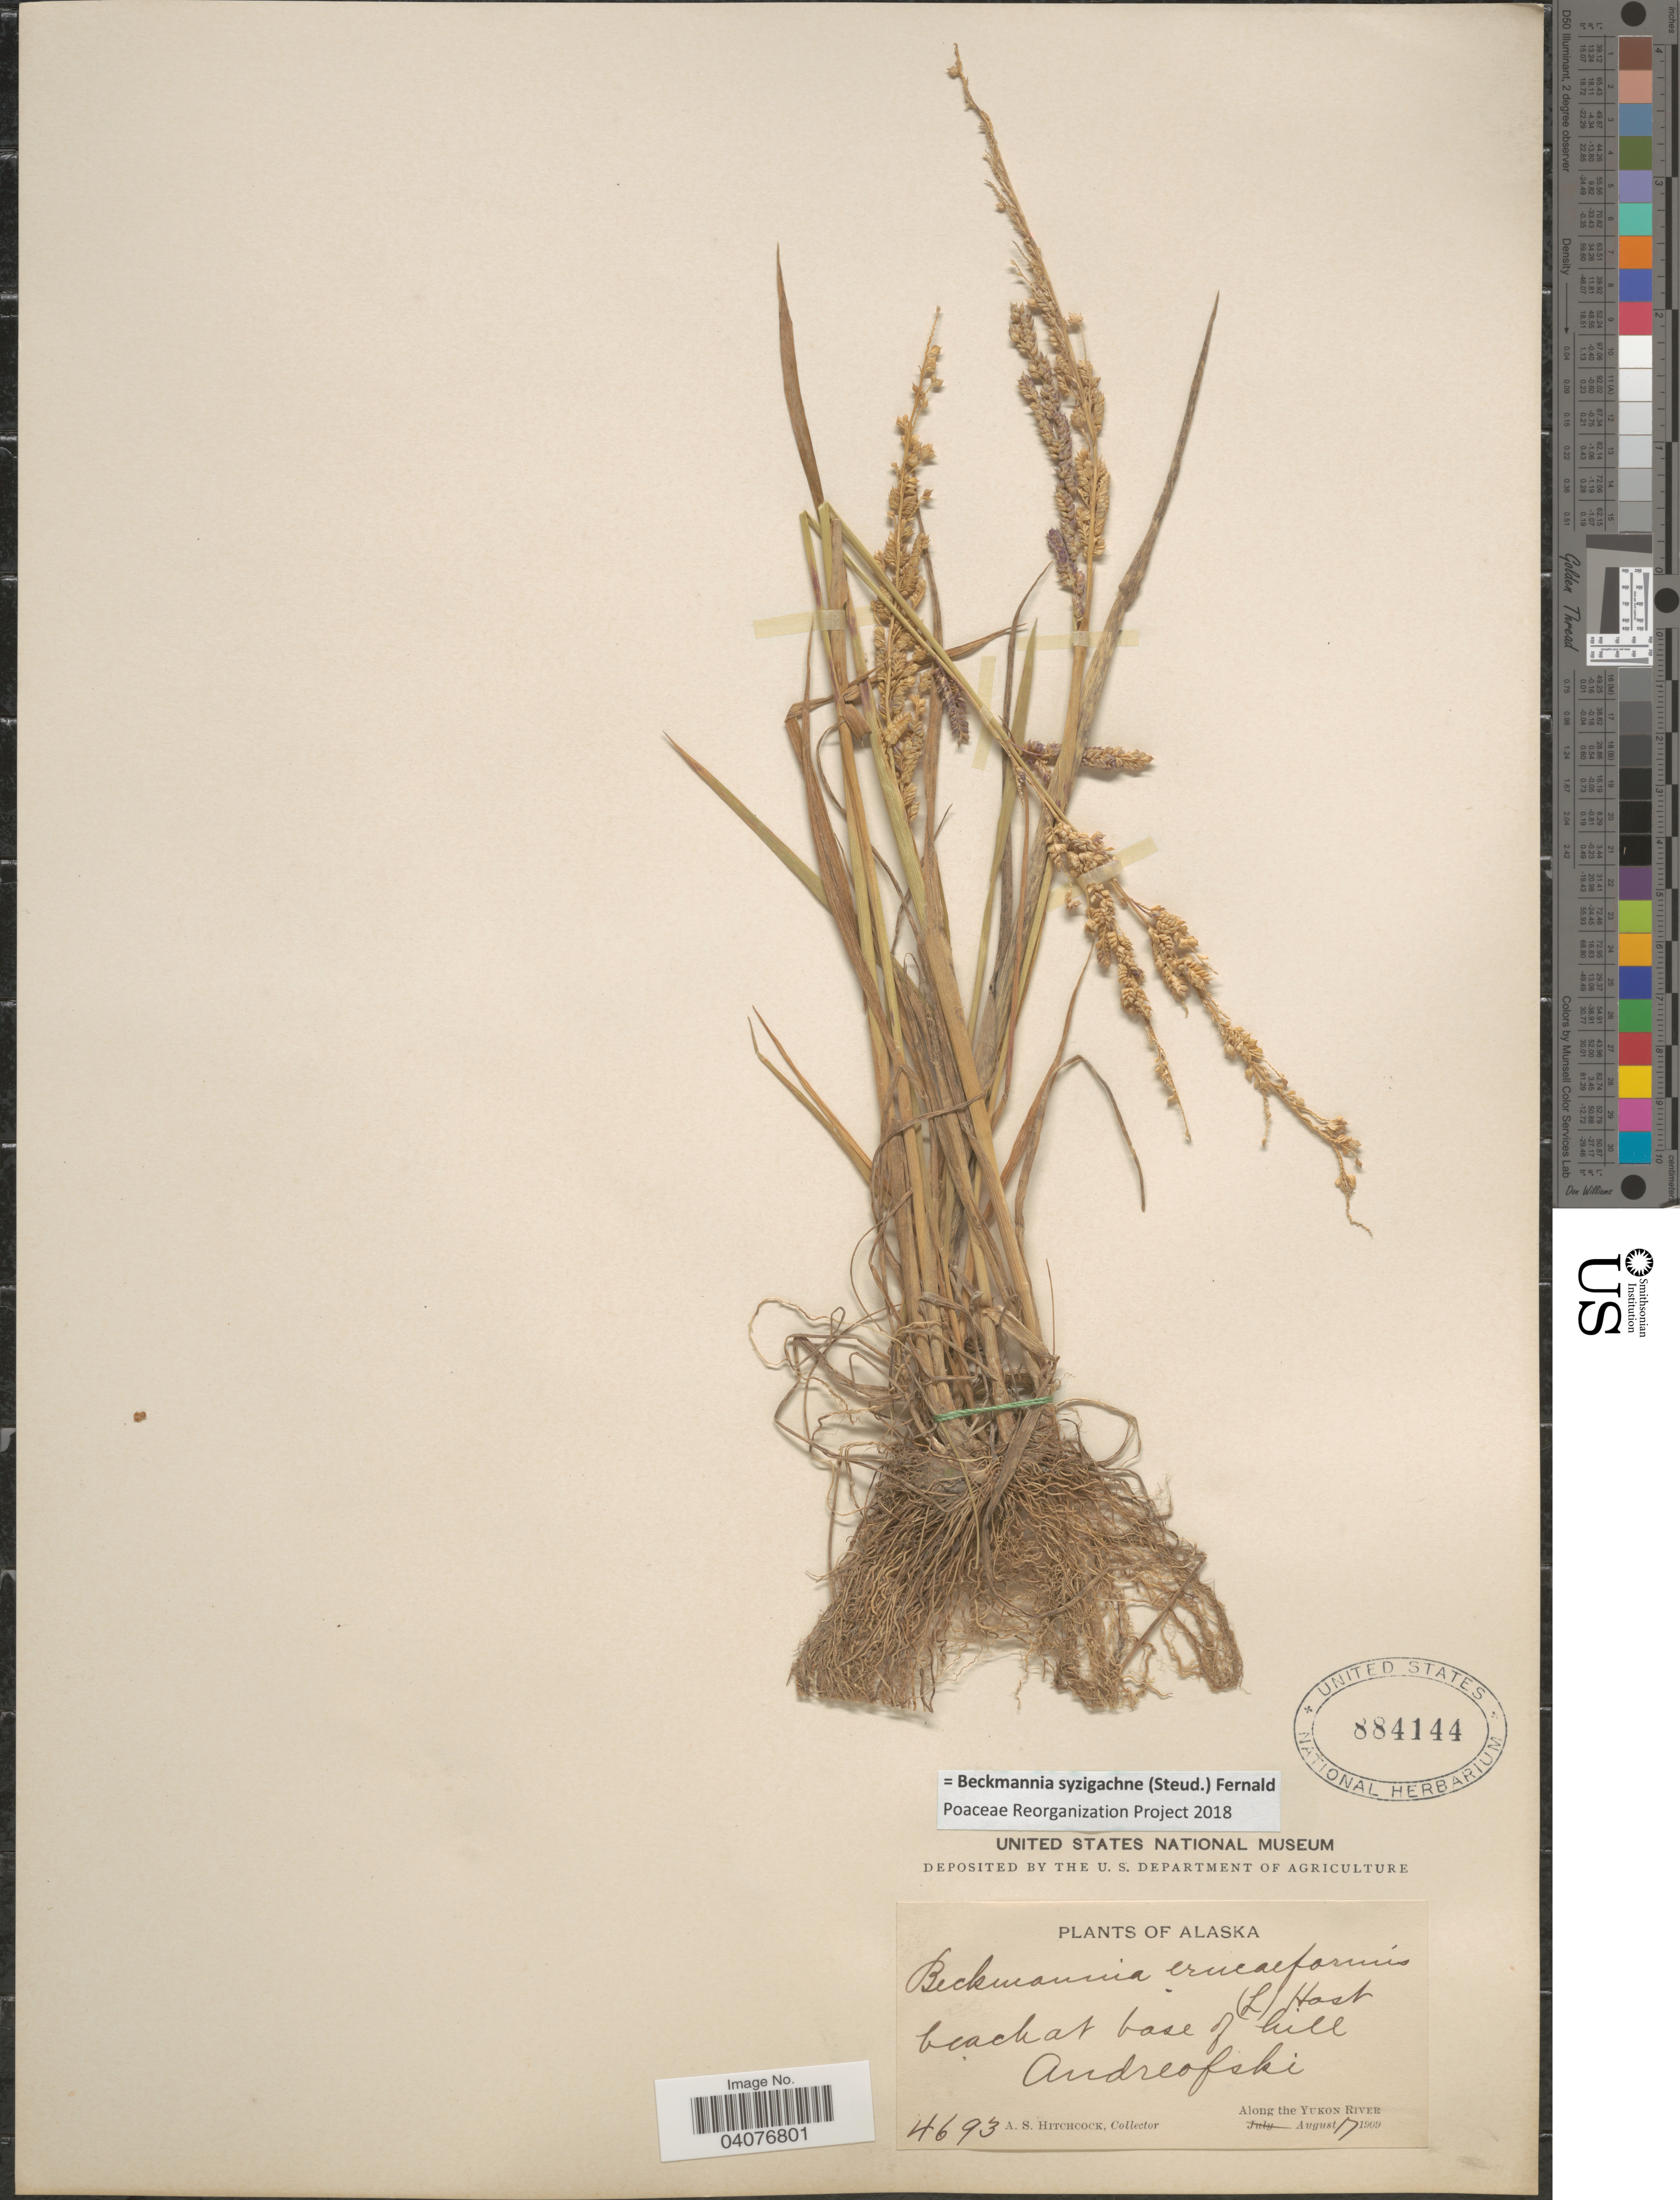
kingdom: Plantae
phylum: Tracheophyta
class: Liliopsida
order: Poales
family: Poaceae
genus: Beckmannia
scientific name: Beckmannia syzigachne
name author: (Steud.) Fernald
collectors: A. S. Hitchcock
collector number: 4693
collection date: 1909-08-17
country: United States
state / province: Alaska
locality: Beach at base of hill Andreofski. Along the Yukon River.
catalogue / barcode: US 884144